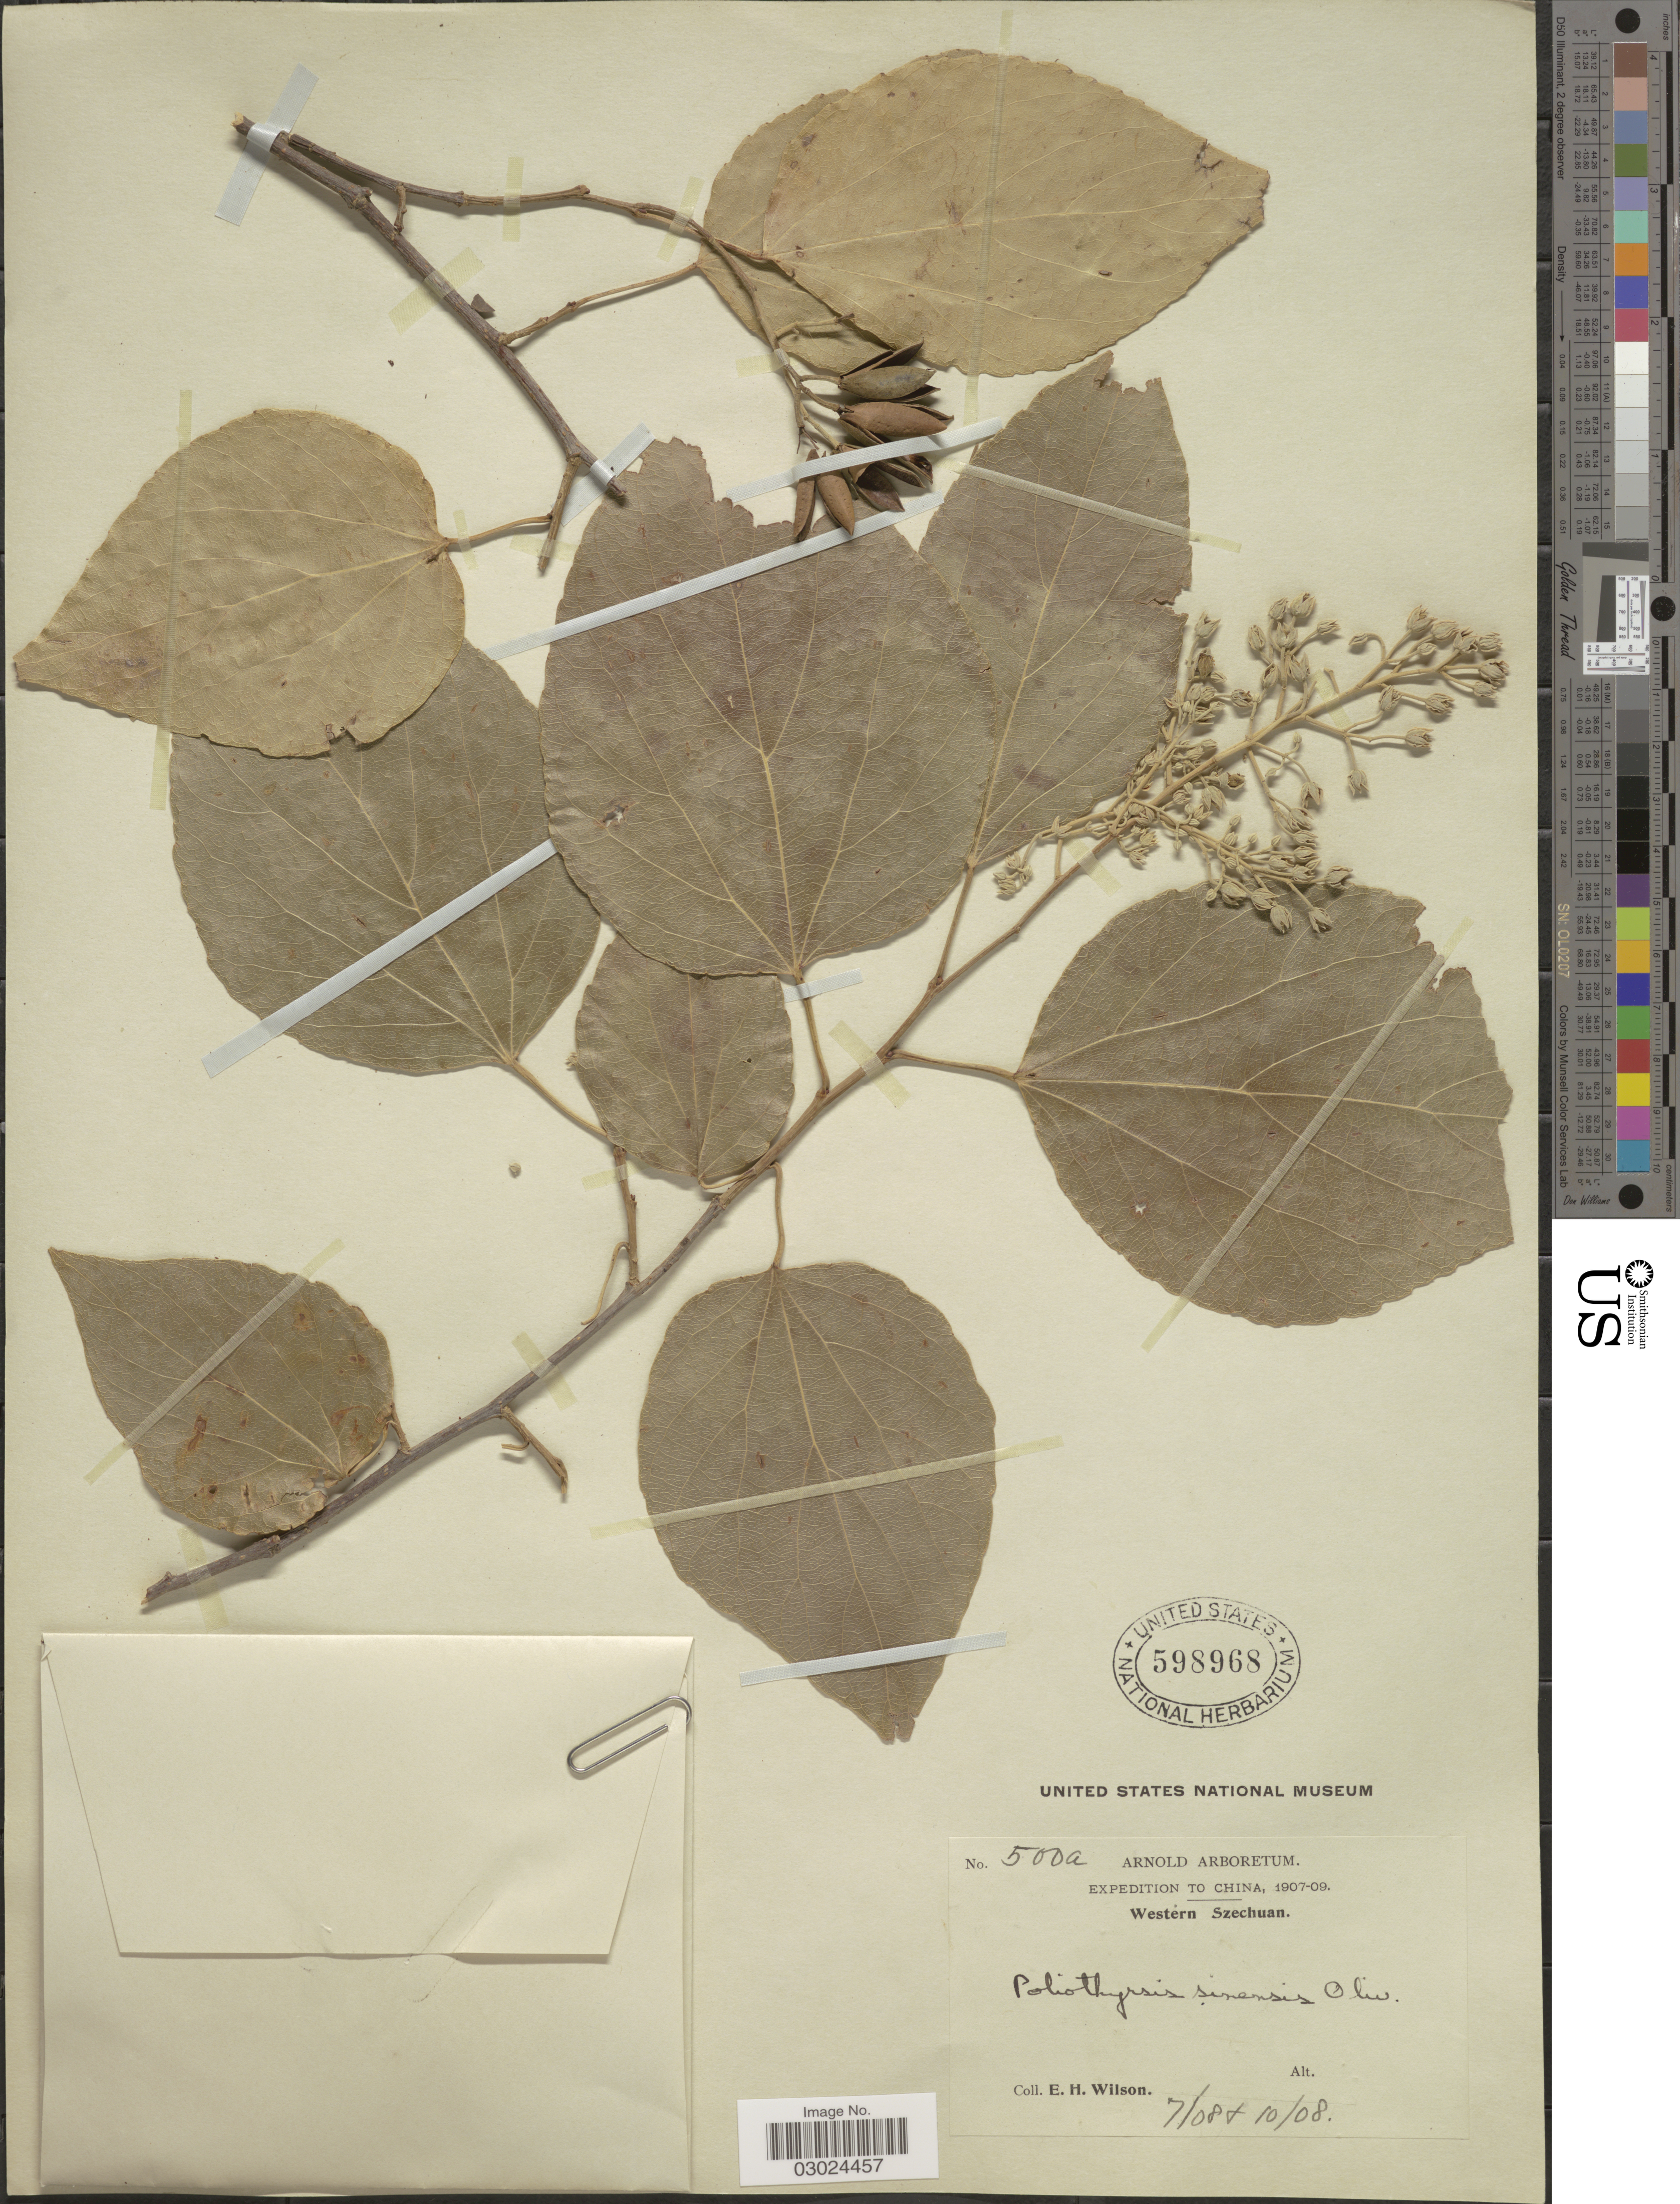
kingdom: Plantae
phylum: Tracheophyta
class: Magnoliopsida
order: Malpighiales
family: Salicaceae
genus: Poliothyrsis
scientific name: Poliothyrsis sinensis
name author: Oliv.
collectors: E. Wilson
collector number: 500a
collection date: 1908-07/1908-10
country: China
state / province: Sichuan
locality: Western Szechuan.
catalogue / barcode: US 598968